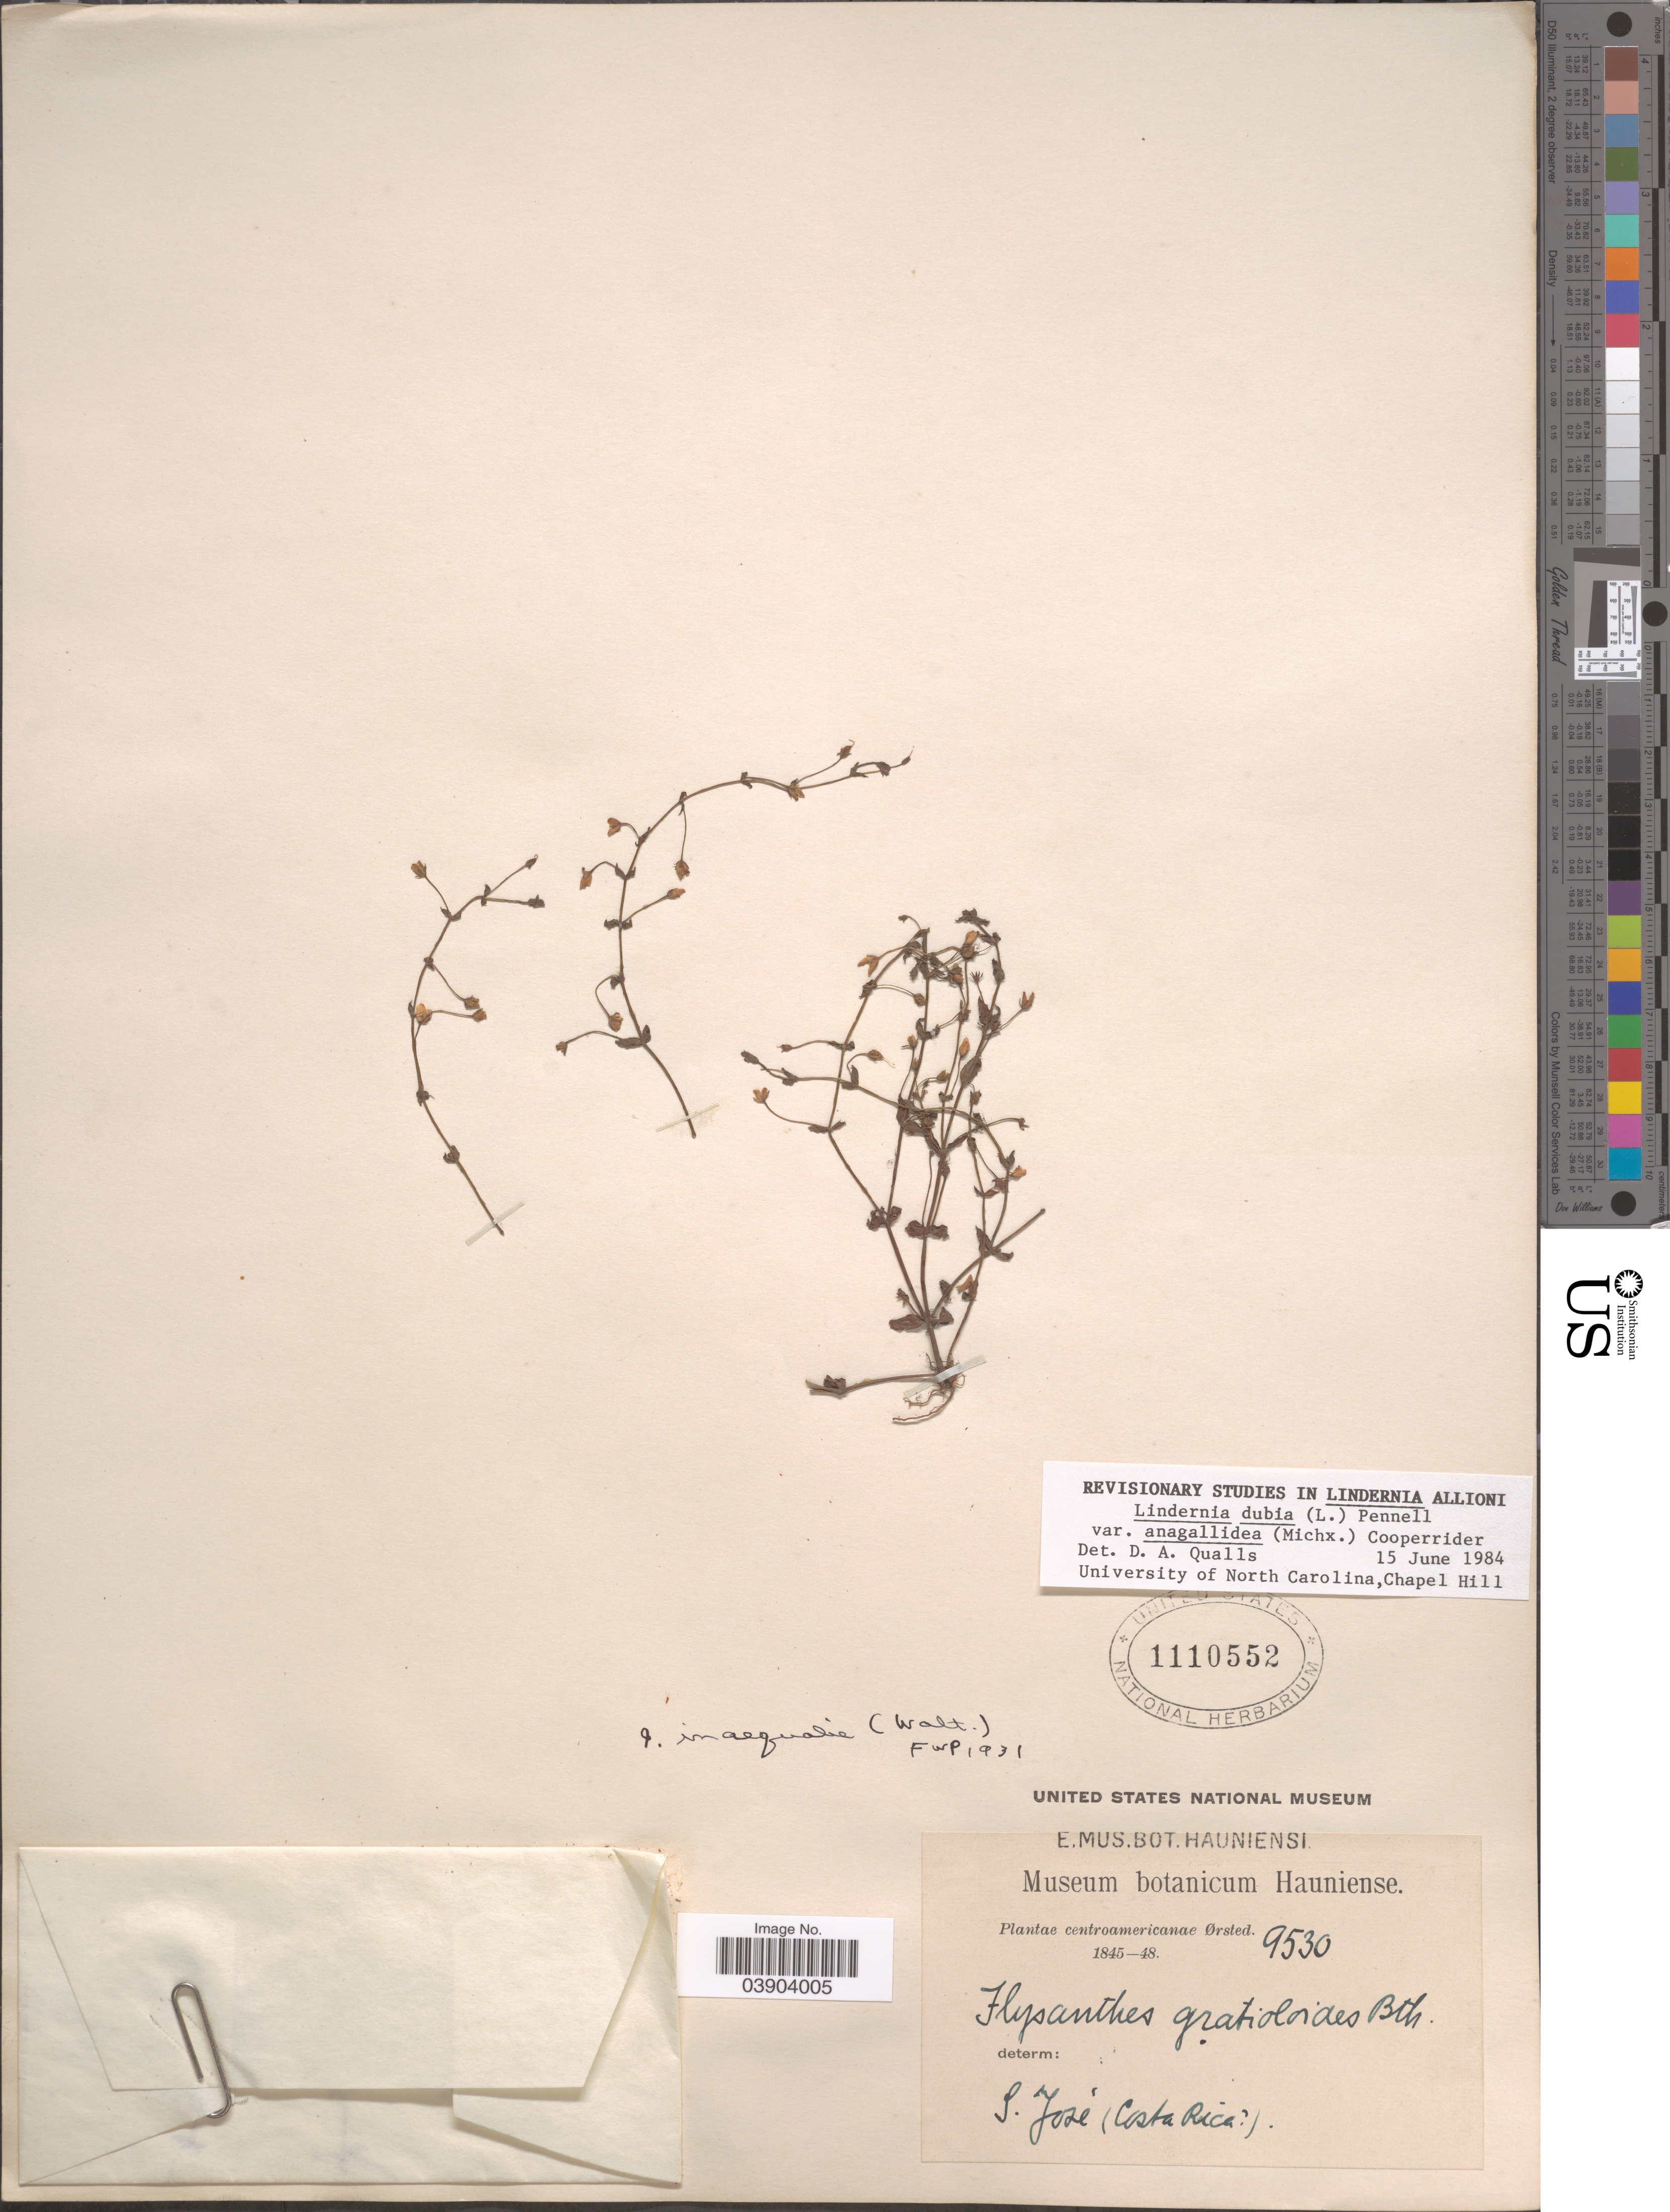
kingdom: Plantae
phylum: Tracheophyta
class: Magnoliopsida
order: Lamiales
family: Linderniaceae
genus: Lindernia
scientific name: Lindernia dubia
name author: (L.) Pennell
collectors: Ørsted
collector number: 9530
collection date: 1845/1848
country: Costa Rica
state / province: San José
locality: Centroamericanae. S. José.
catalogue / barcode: US 1110552